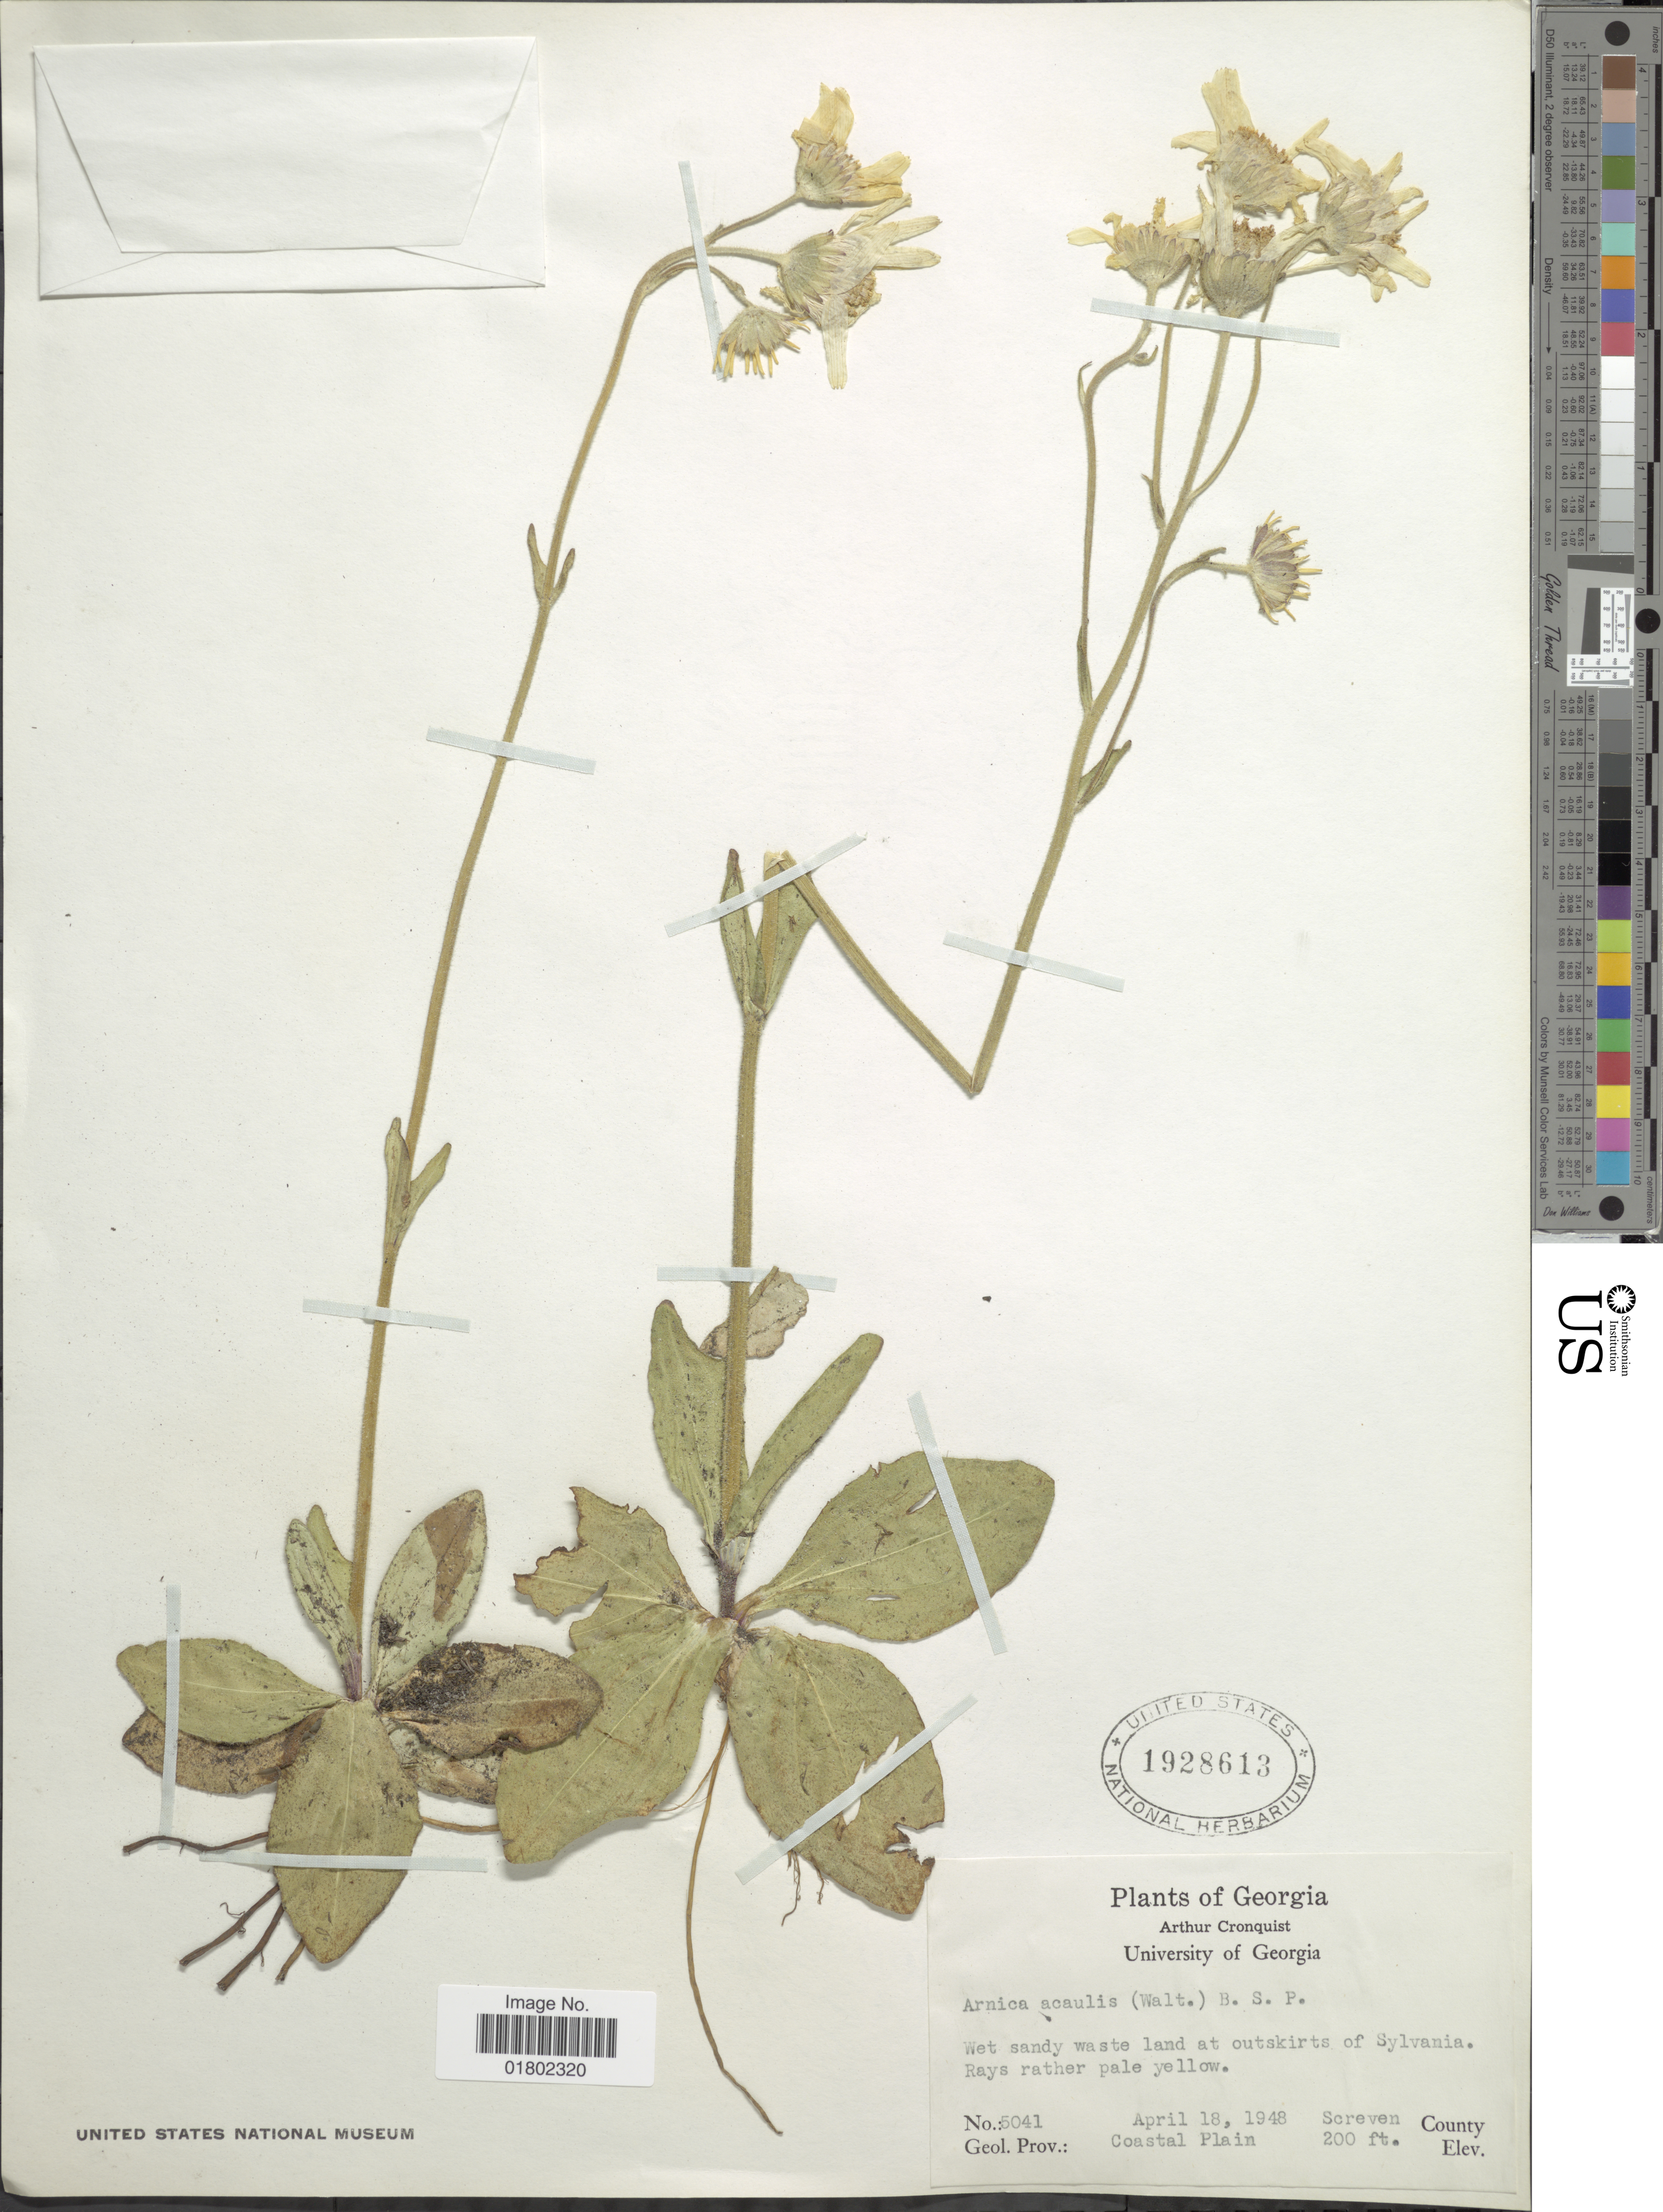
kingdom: Plantae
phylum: Tracheophyta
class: Magnoliopsida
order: Asterales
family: Asteraceae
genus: Arnica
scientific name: Arnica acaulis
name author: (Walter) Britton, Stearns & Poggenb.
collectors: A. J. Cronquist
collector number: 5041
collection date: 1948-04-18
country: United States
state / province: Georgia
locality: At outskirts of Sylvania, Screven County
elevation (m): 61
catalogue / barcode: US 1928613